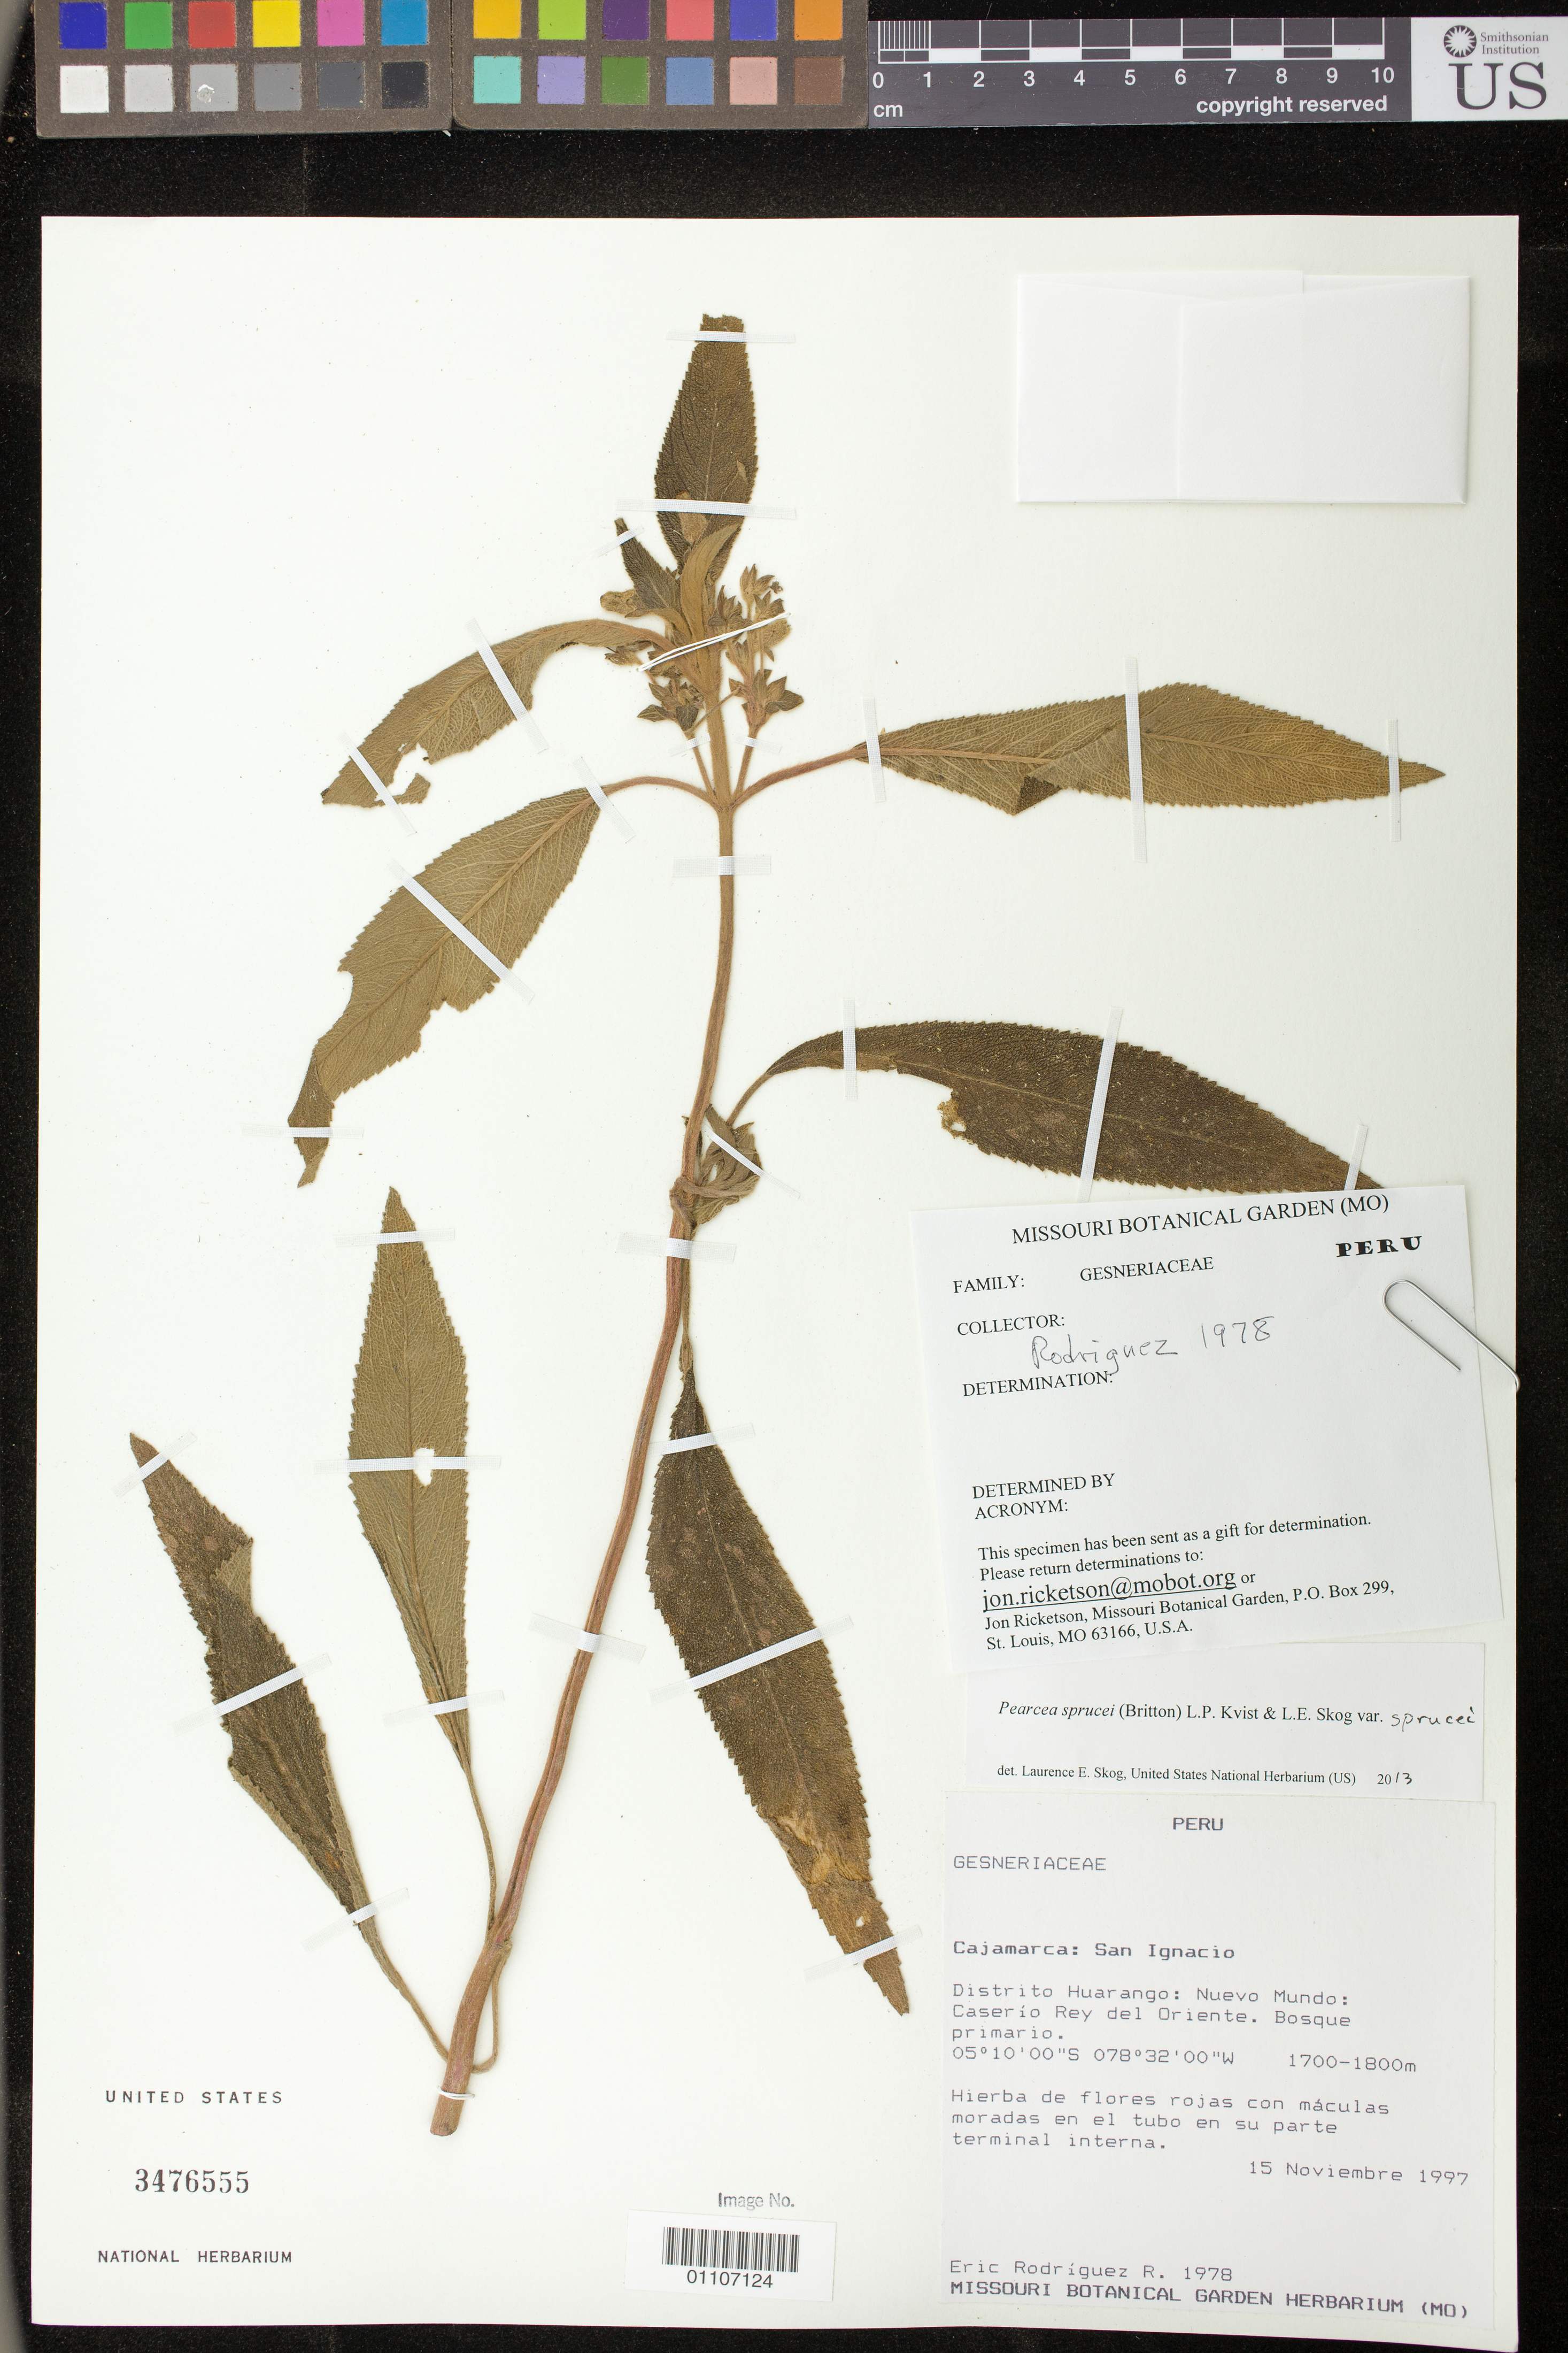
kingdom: Plantae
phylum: Tracheophyta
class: Magnoliopsida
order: Lamiales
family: Gesneriaceae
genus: Pearcea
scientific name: Pearcea sprucei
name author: (Britton) Wiehler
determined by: Skog, Laurence E.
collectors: E. Rodríguez R.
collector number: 1978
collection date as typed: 15 Nov 1997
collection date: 1997-11-15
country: Peru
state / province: Cajamarca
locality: Cajamarca: San Ignacio. Distrito Huranango: Nuevo Mundo: Caserío Rey del Oriente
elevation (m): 1700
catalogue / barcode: US 3476555